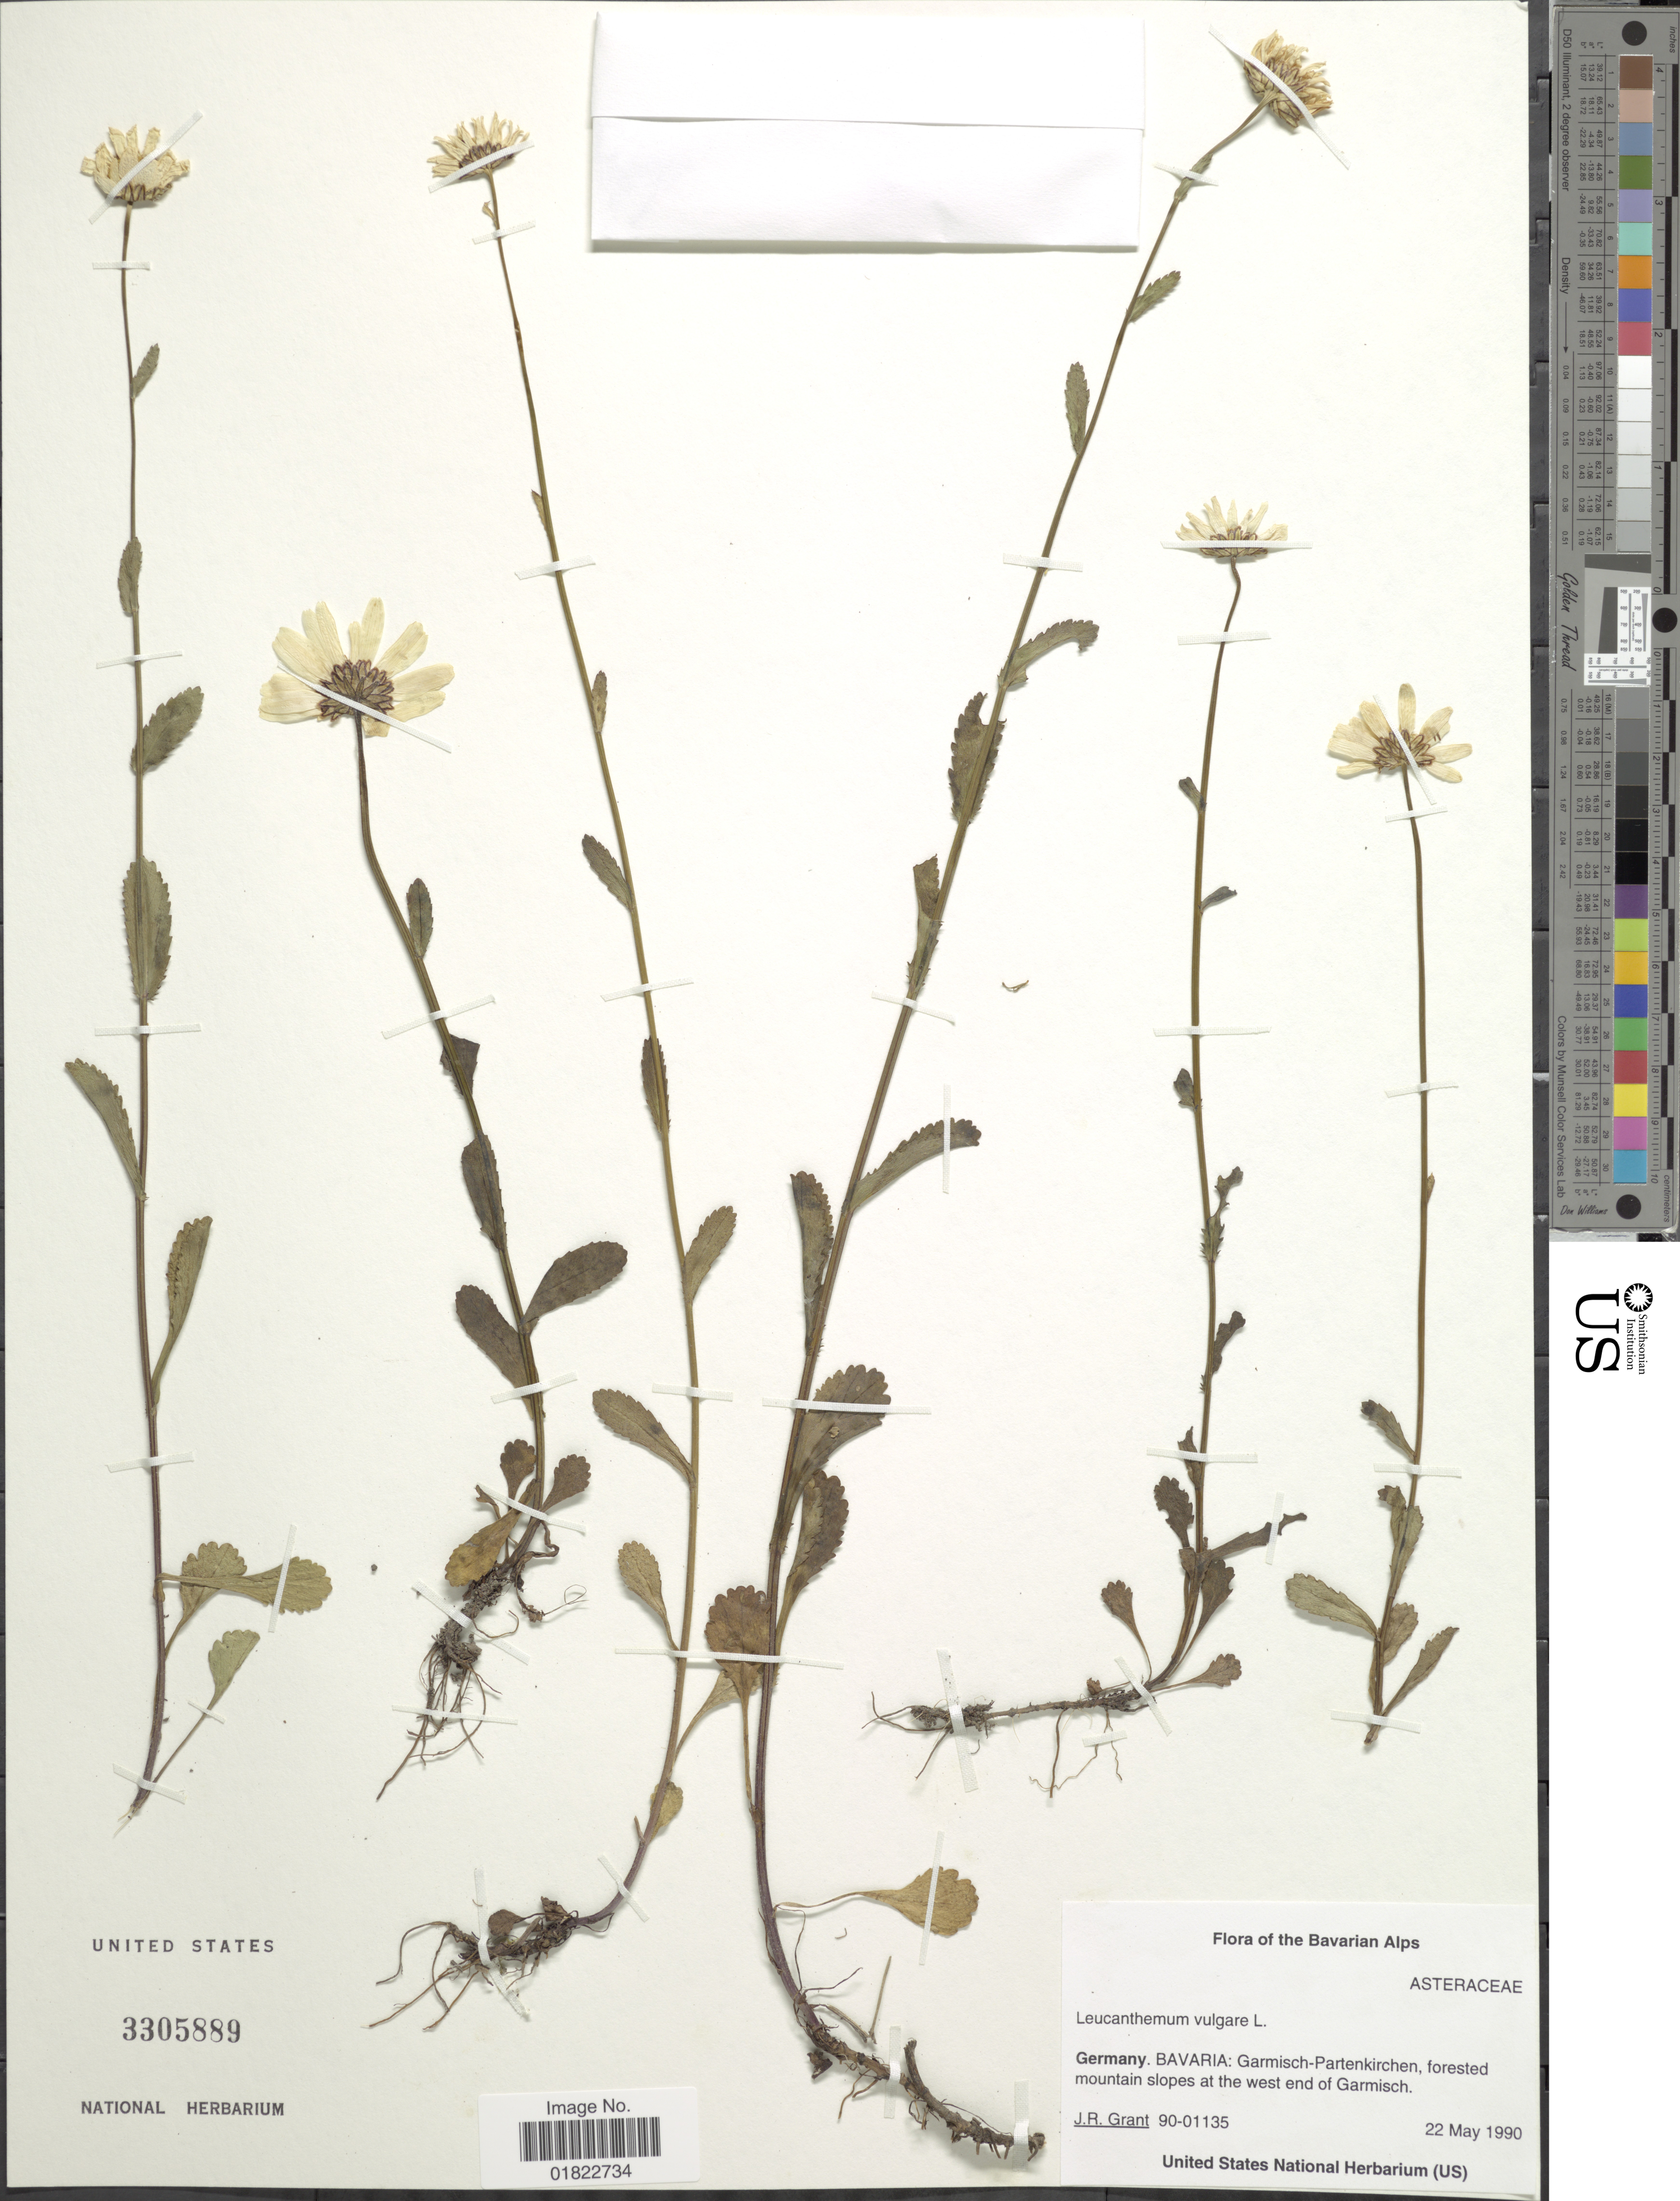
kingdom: Plantae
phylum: Tracheophyta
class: Magnoliopsida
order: Asterales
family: Asteraceae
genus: Leucanthemum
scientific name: Leucanthemum vulgare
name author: Lam.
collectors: J. Grant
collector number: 90-01135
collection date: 1990-05-22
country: Germany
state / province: Bayern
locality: Germany, Bavaria: Gramisch-Parfenkirchen, forested mountain slopes at the west end of Garmisch.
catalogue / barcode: US 3305889